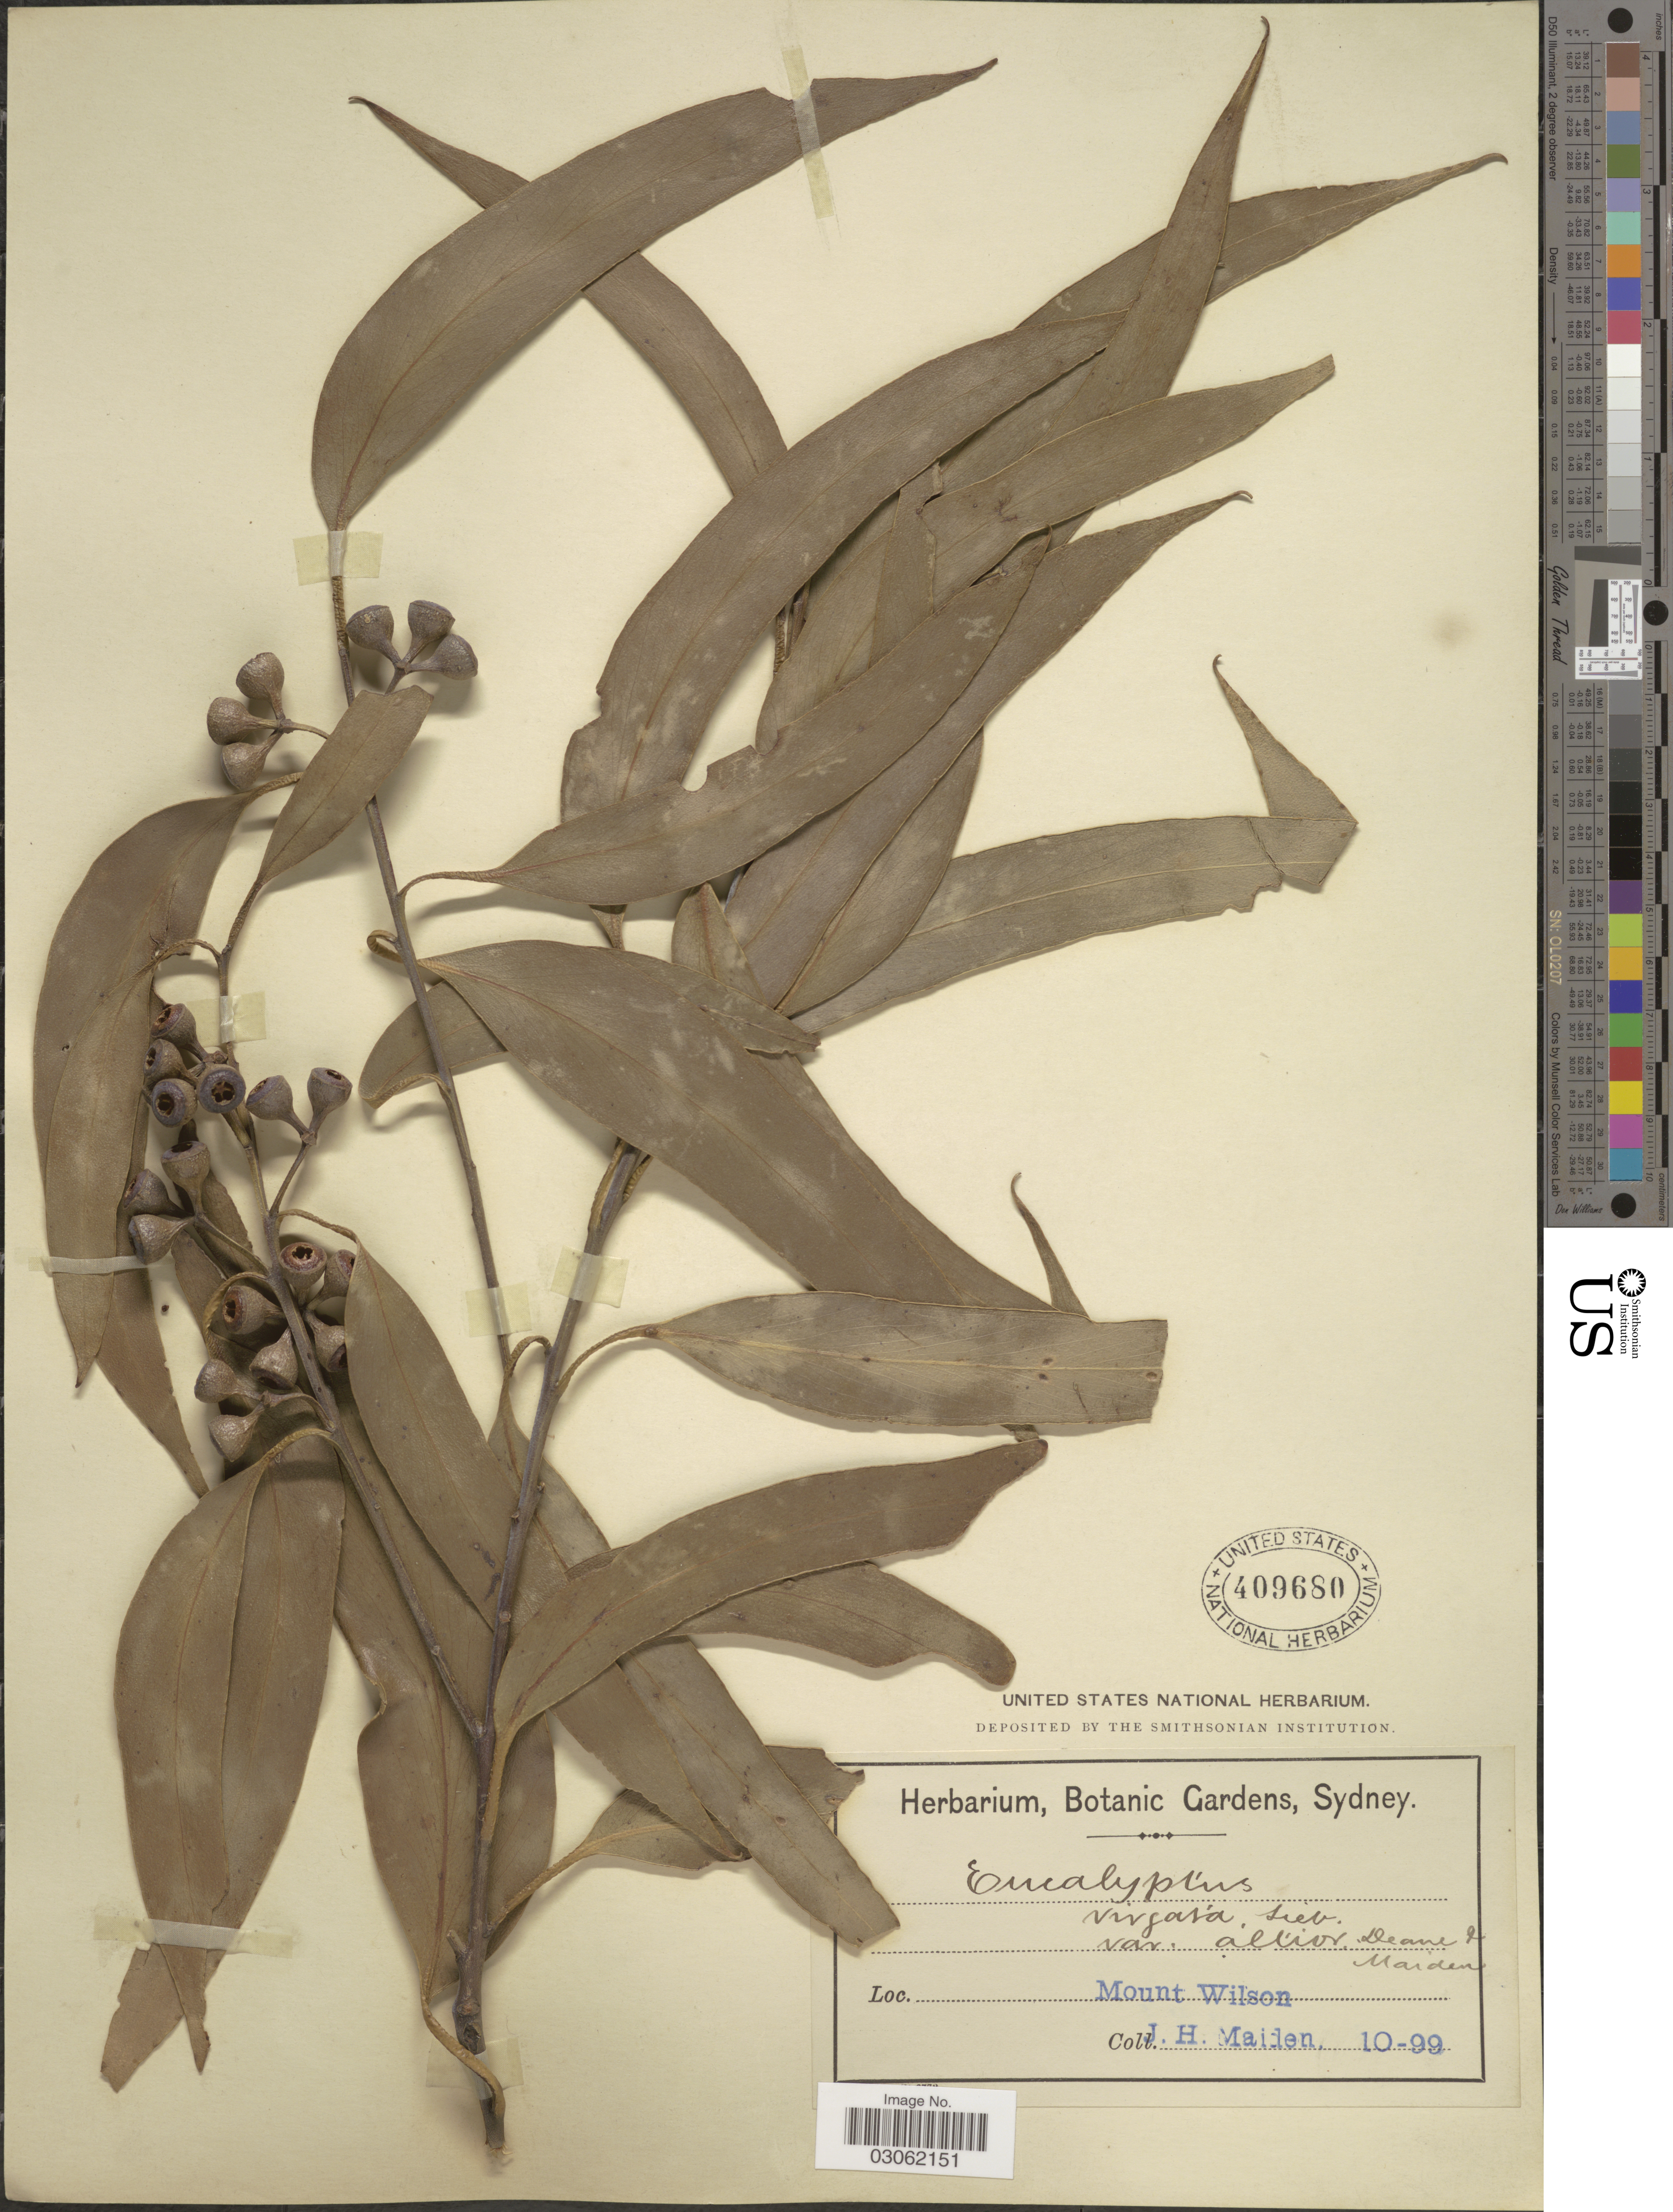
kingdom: Plantae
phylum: Tracheophyta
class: Magnoliopsida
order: Myrtales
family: Myrtaceae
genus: Eucalyptus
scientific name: Eucalyptus x virgata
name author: Sieber ex DC.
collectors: J. Maiden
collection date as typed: Transcribed d/m/y: /10/99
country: Australia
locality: Mount Wilson.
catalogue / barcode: US 409680